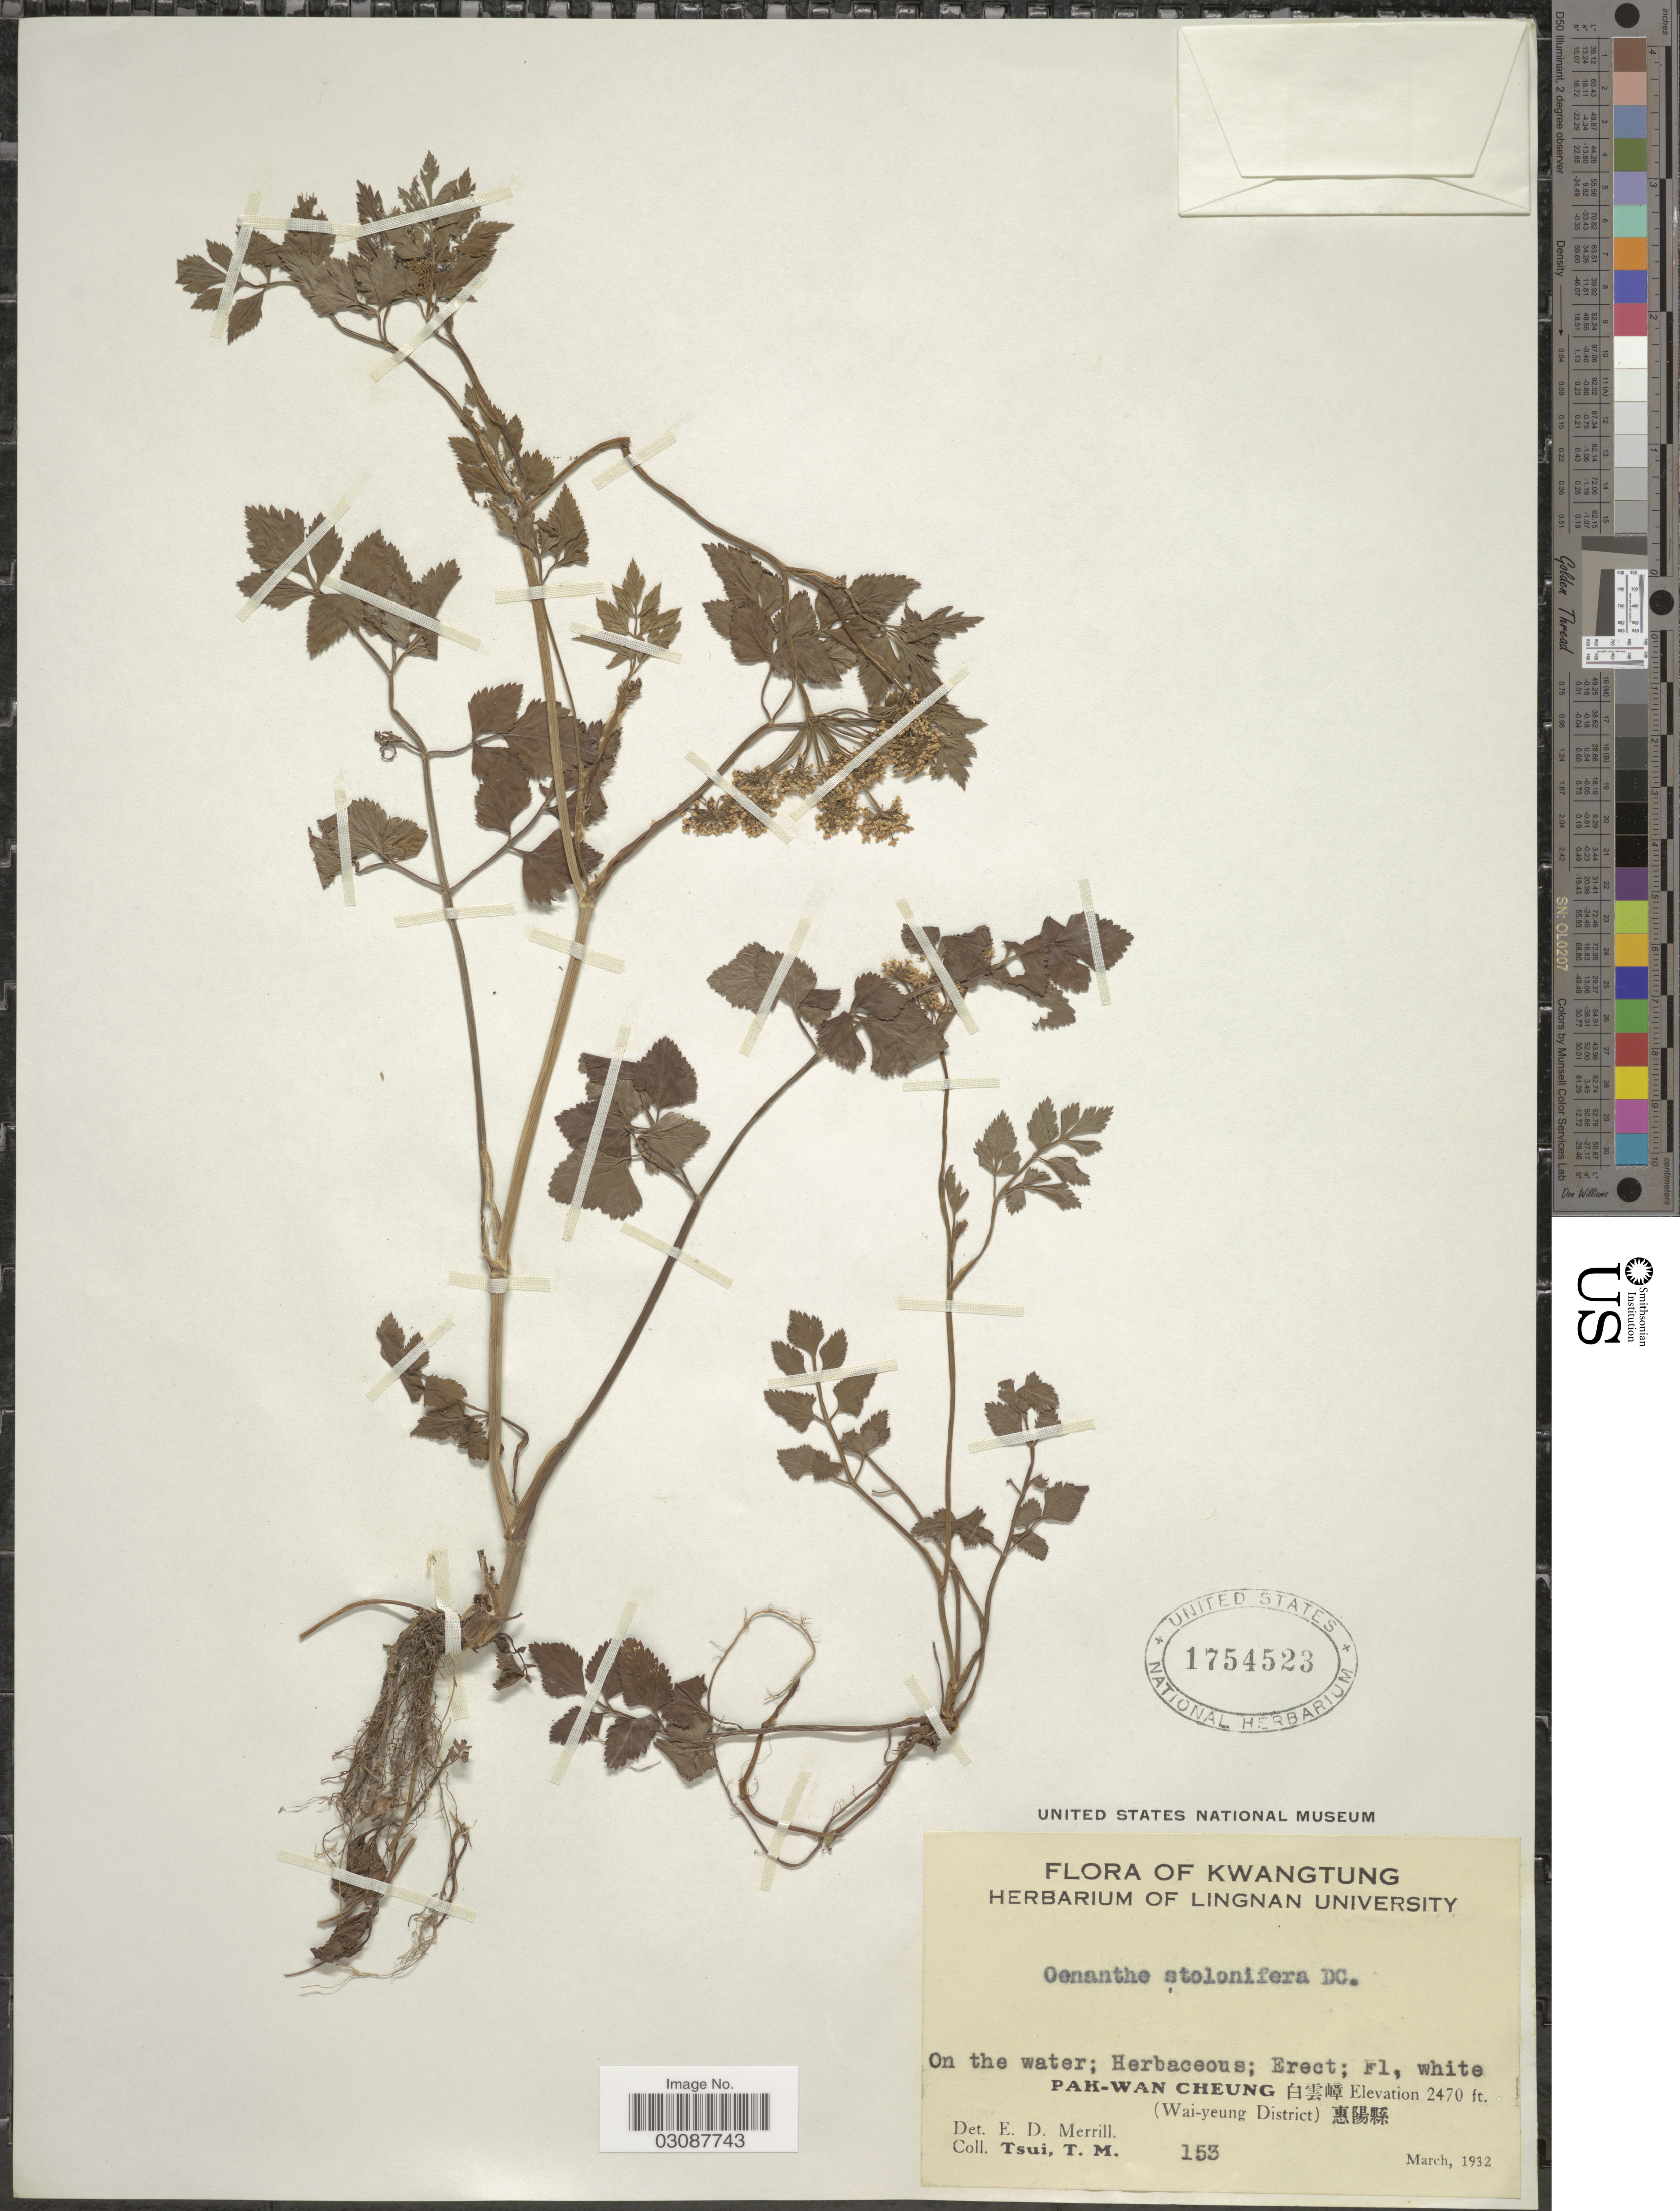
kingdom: Plantae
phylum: Tracheophyta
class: Magnoliopsida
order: Apiales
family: Apiaceae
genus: Oenanthe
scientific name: Oenanthe stolonifera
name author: Wall. ex DC.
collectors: T. Tsui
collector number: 153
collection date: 1932-03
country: China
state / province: Guangdong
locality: Kwangtung, On the water, Pak-Wan Cheung (Wai-yeung District).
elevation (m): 753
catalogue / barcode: US 1754523